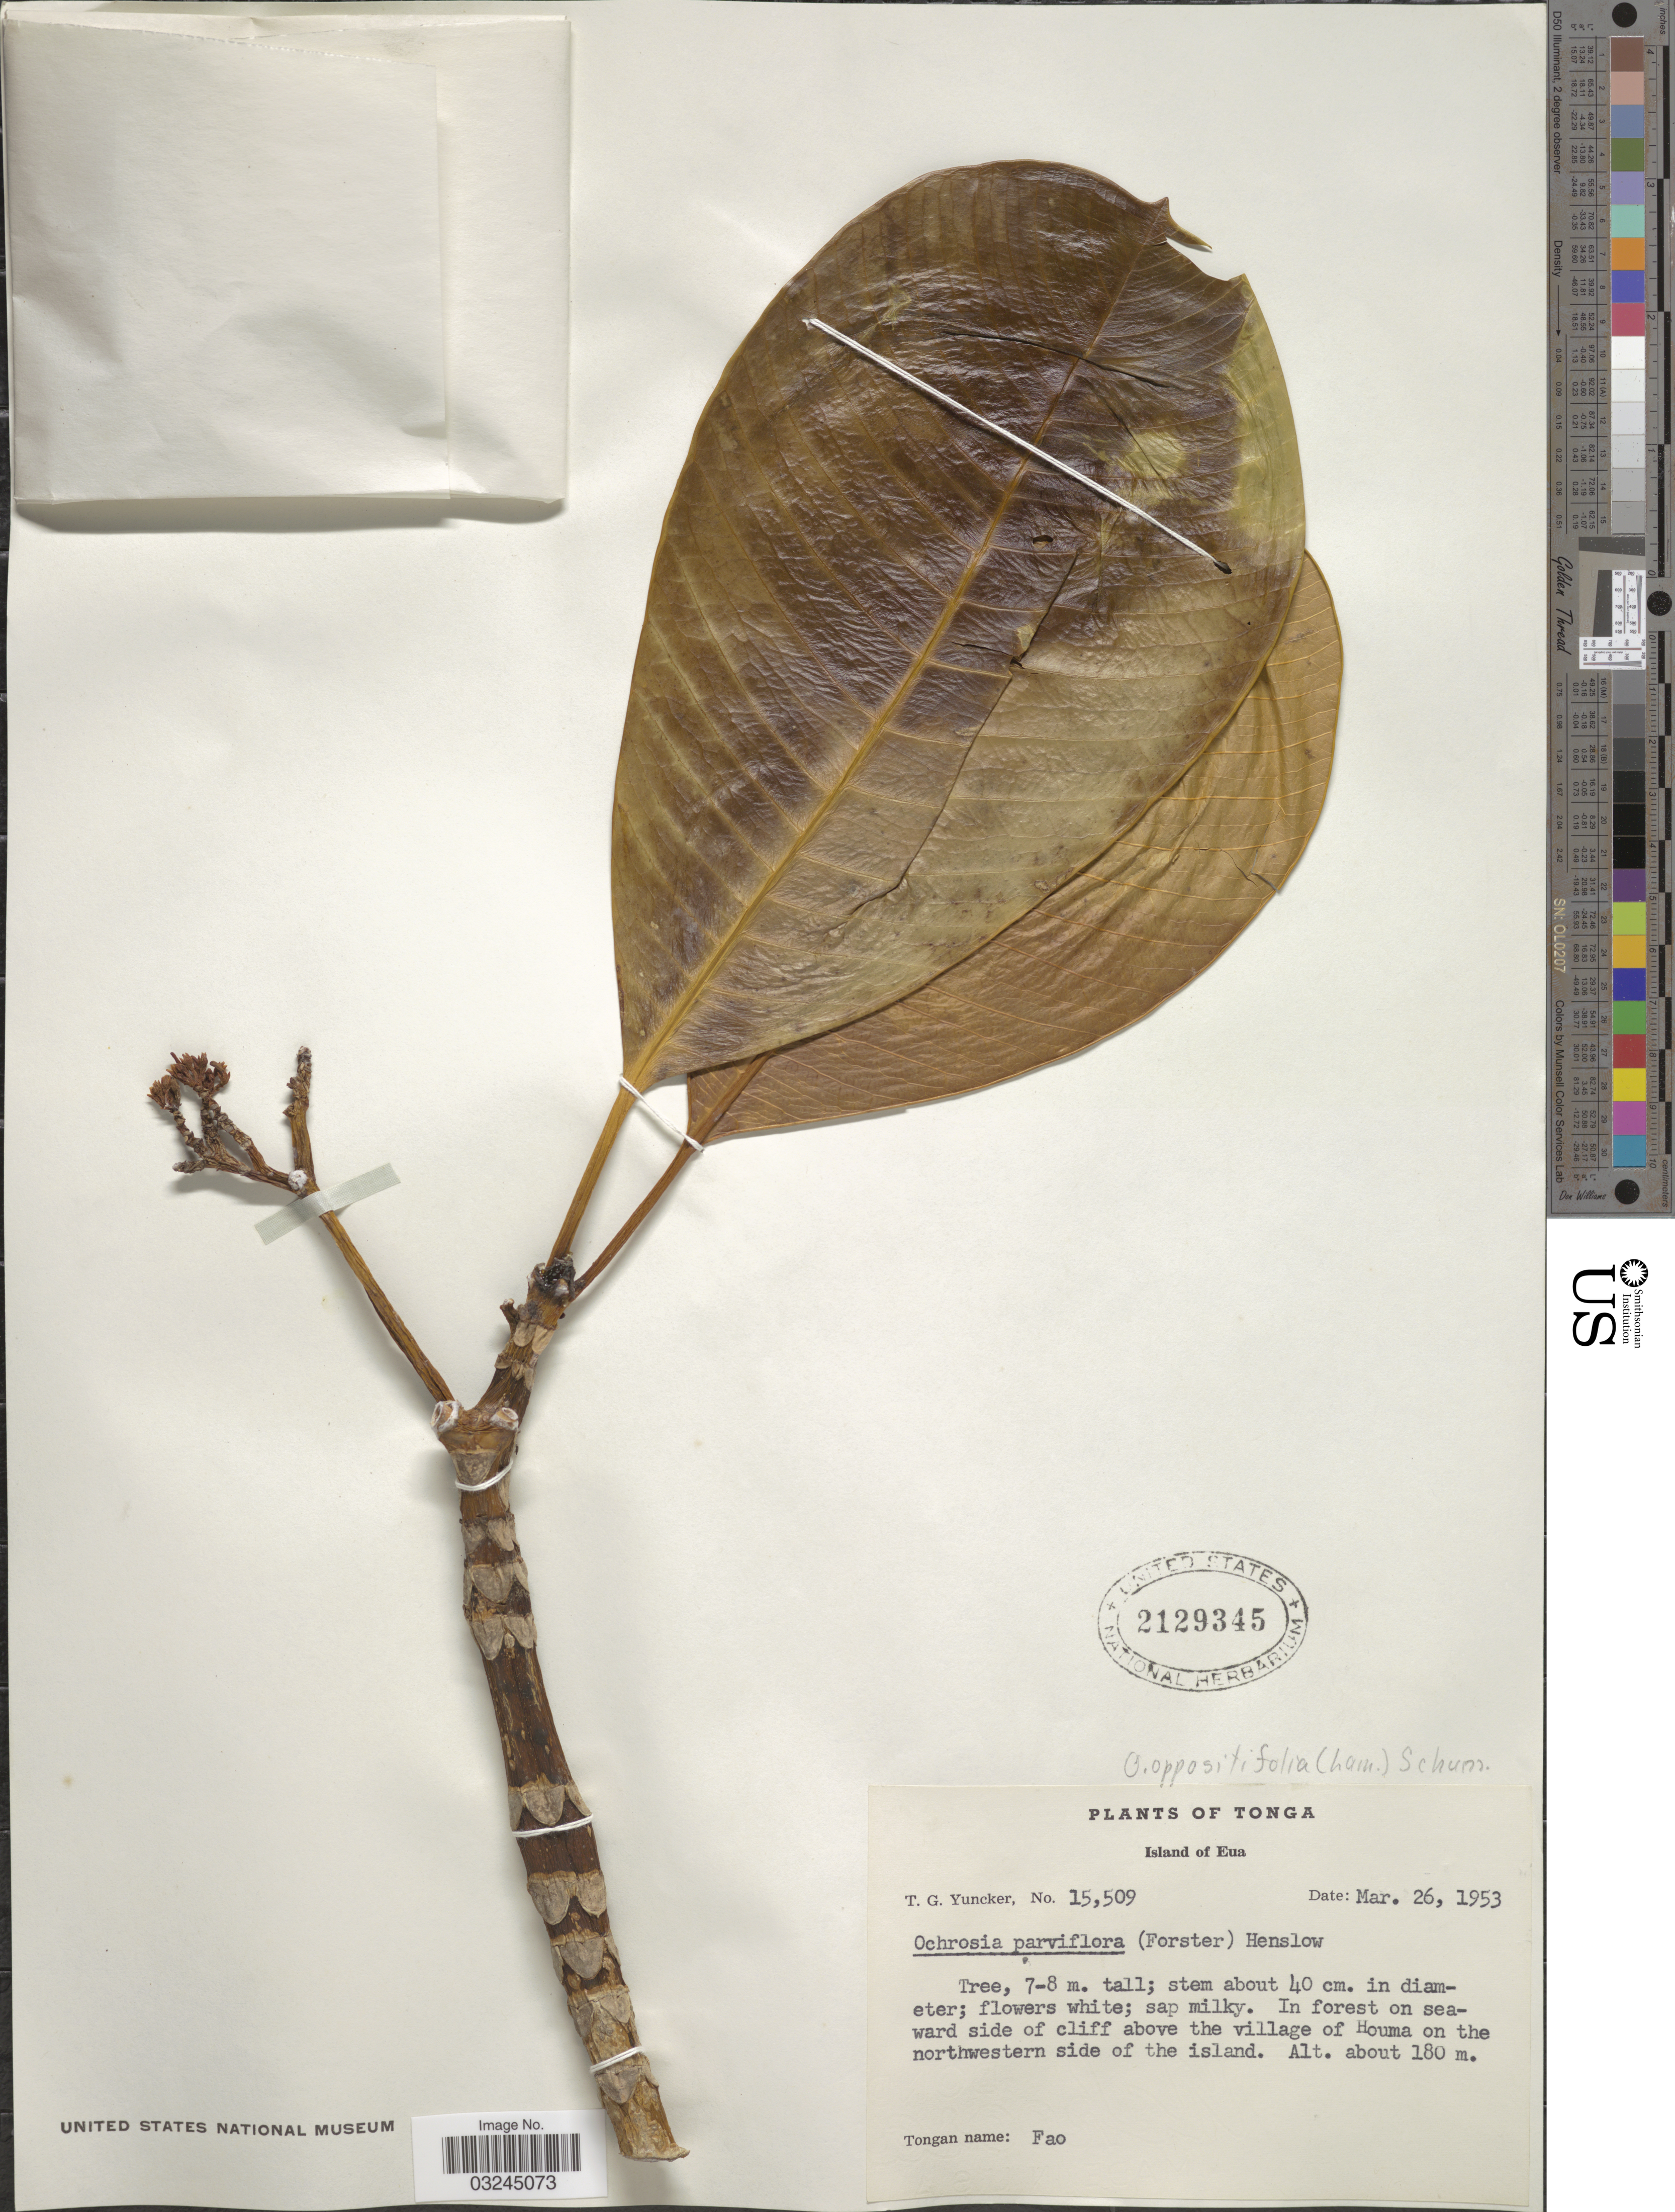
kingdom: Plantae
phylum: Tracheophyta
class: Magnoliopsida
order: Gentianales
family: Apocynaceae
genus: Ochrosia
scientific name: Ochrosia oppositifolia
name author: (Lam.) K. Schum.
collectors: T. G. Yuncker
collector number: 15509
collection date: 1953-03-26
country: Tonga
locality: Island of Eua. In forest on seaward side of cliff above the village of Houma on the northwestern side of the island.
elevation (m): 180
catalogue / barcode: US 2129345